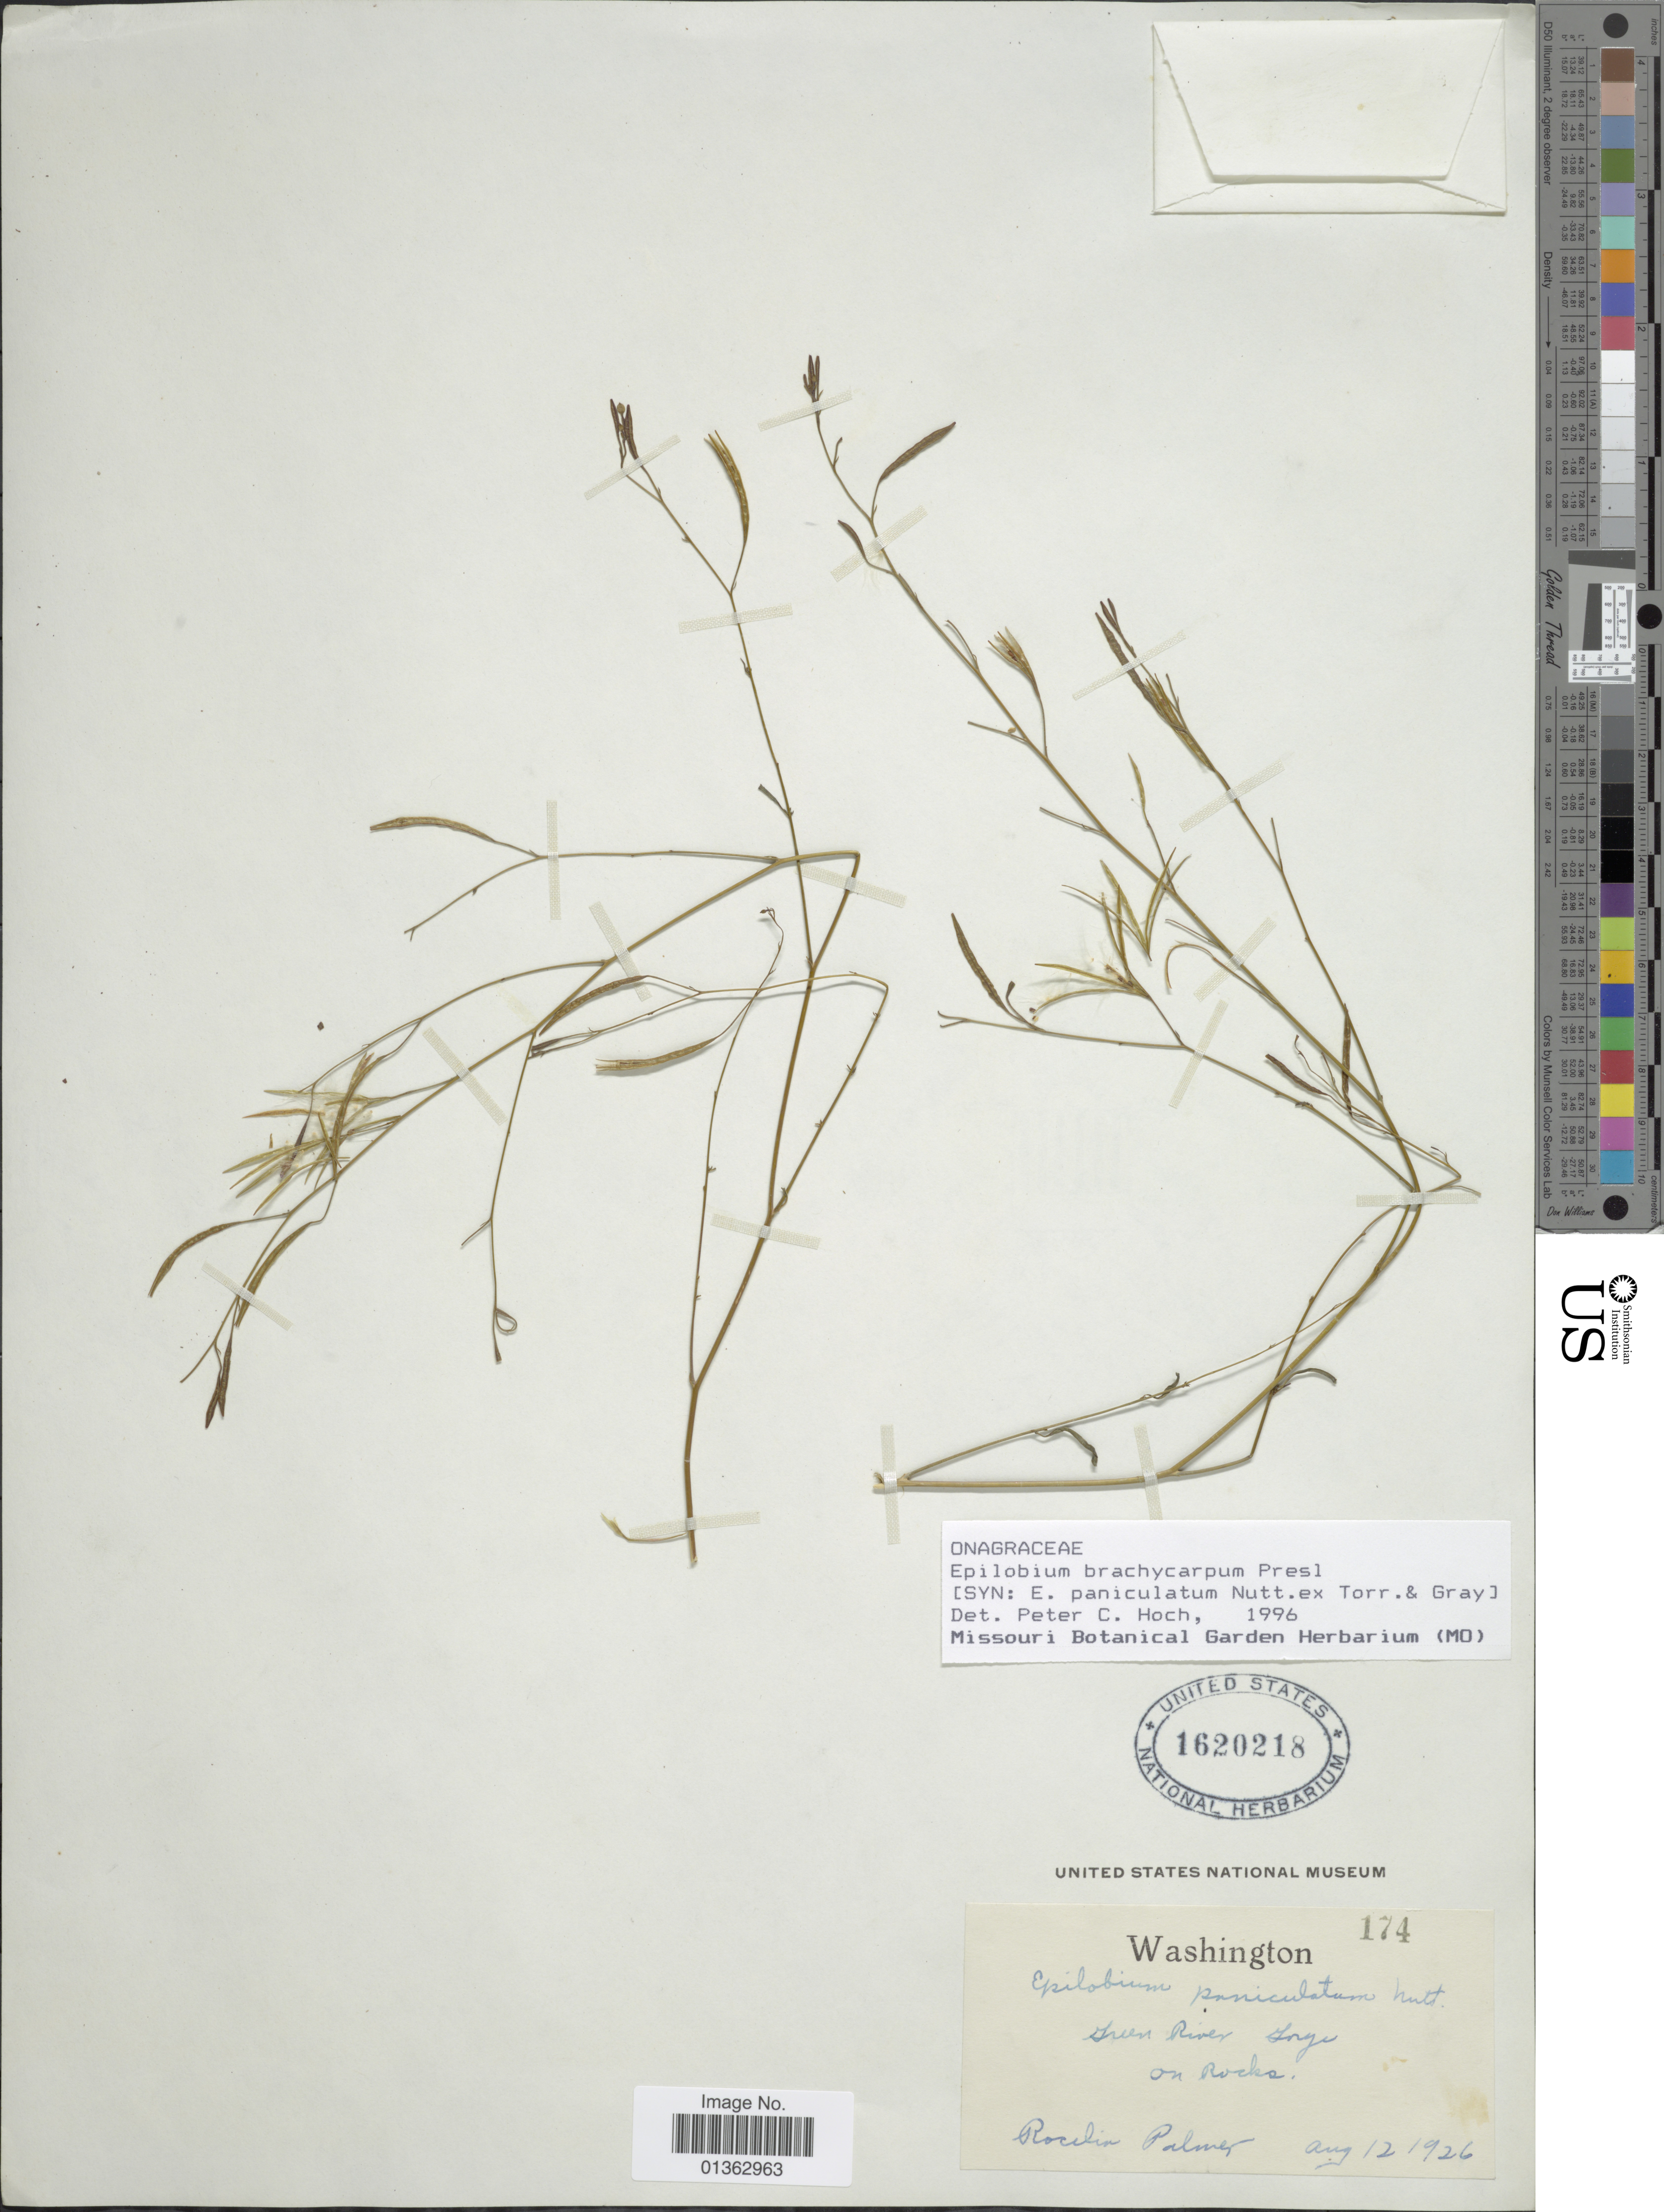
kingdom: Plantae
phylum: Tracheophyta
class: Magnoliopsida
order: Myrtales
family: Onagraceae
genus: Epilobium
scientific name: Epilobium brachycarpum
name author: C. Presl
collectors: R. Palmer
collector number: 174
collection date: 1926-08-12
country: United States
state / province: Washington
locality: Green River Gorge on Rocks.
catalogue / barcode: US 1620218